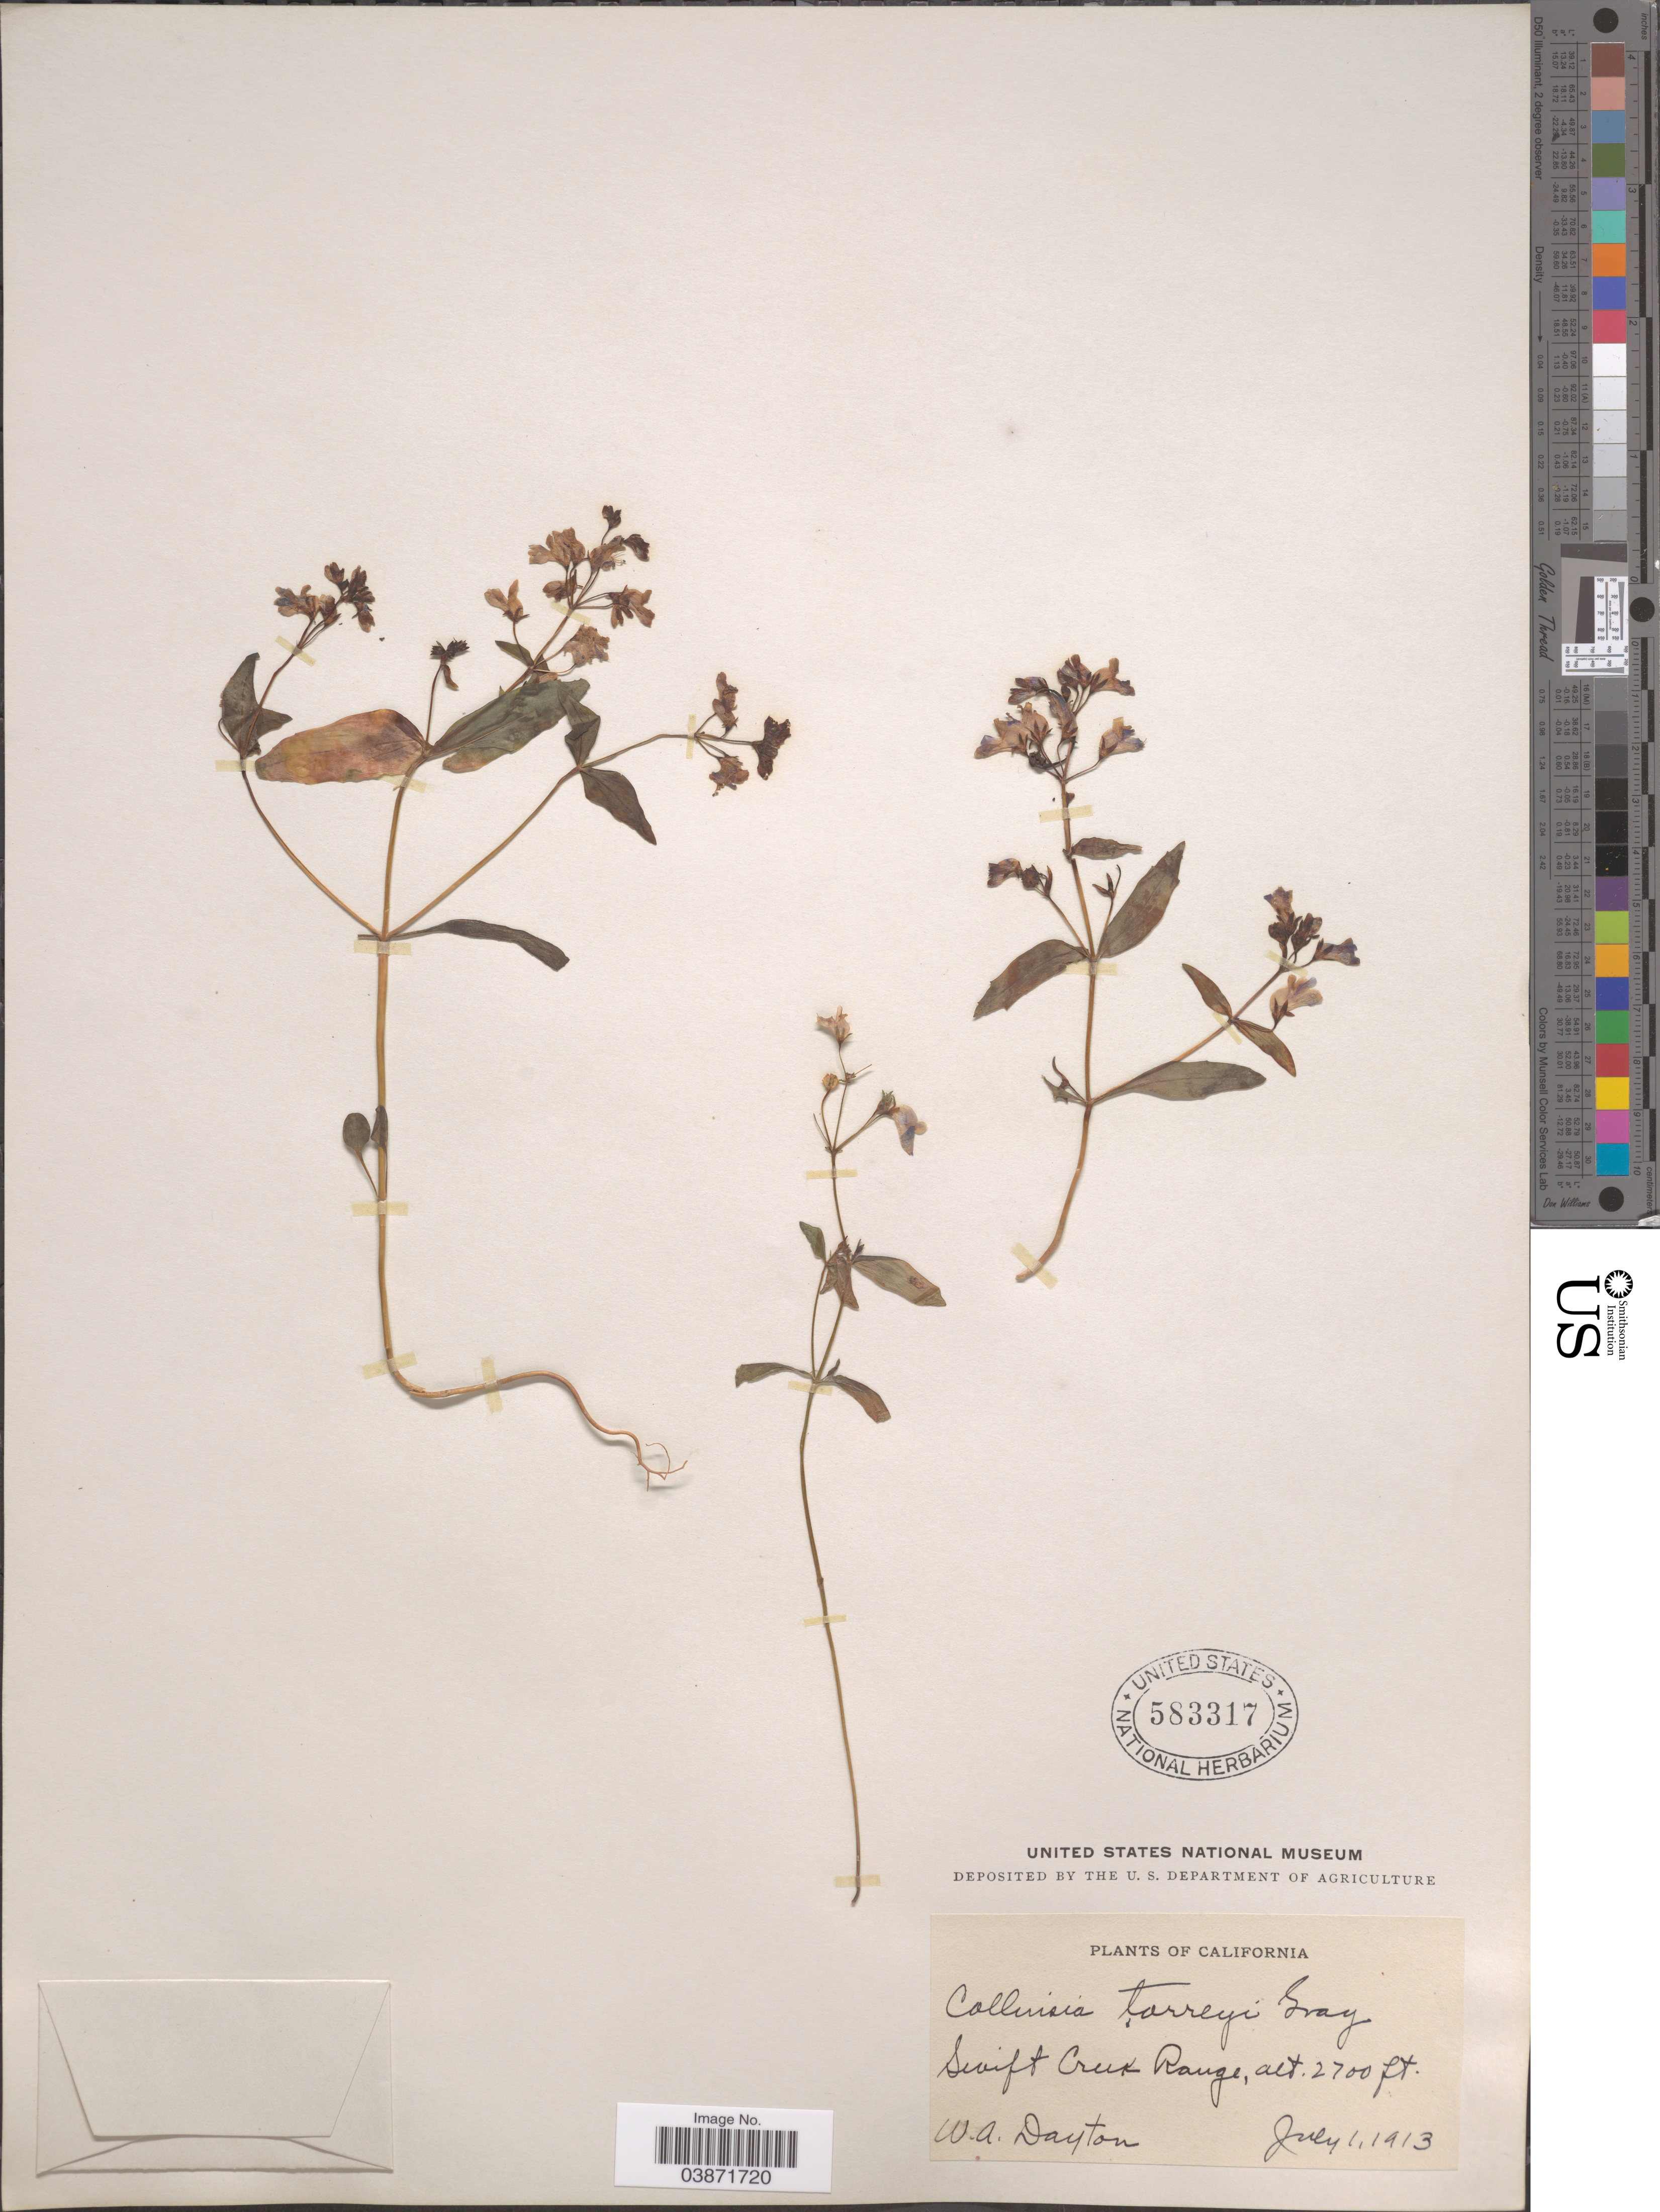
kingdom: Plantae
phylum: Tracheophyta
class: Magnoliopsida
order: Lamiales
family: Plantaginaceae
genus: Collinsia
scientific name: Collinsia torreyi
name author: A. Gray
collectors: W. Dayton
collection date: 1913-07-01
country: United States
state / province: California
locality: Swift Creek Range.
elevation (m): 823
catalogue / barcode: US 583317